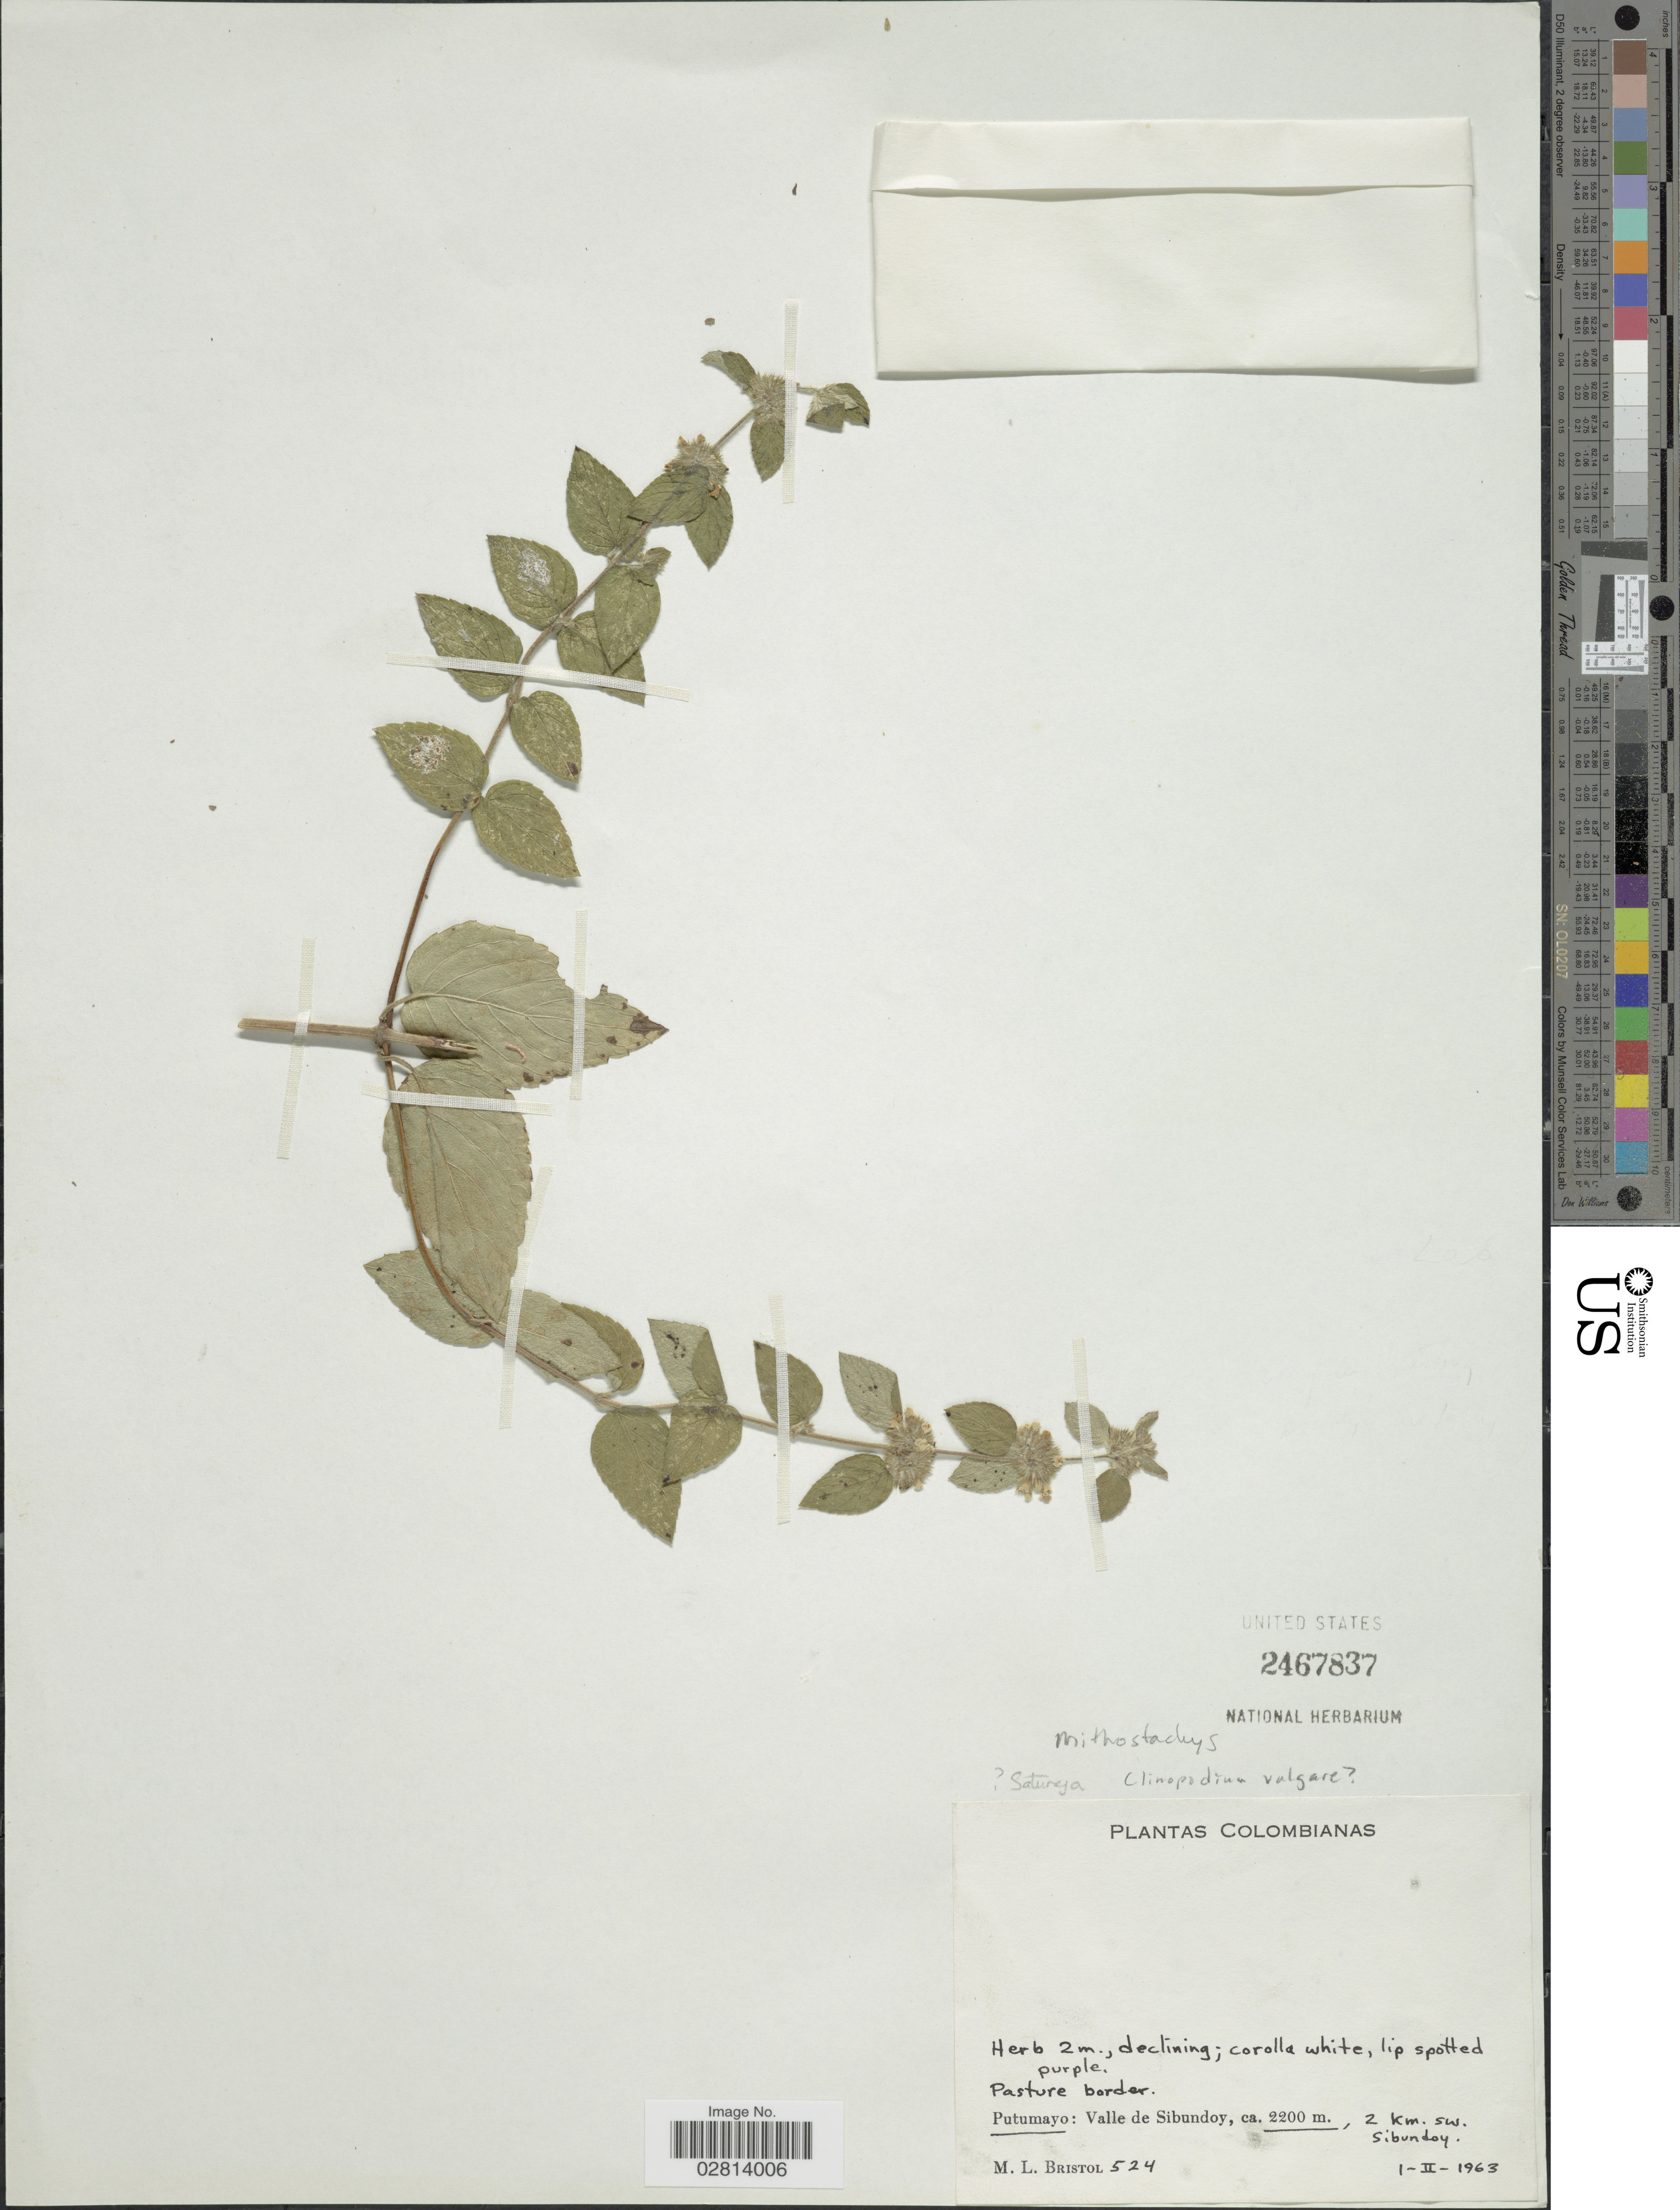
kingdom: Plantae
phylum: Tracheophyta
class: Magnoliopsida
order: Lamiales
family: Lamiaceae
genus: Minthostachys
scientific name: Minthostachys sp.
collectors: M. L. Bristol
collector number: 524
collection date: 1963-02-01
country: Colombia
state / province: Putumayo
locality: Putumayo: Valle de Sibundoy, 2 km. SW. Sibundoy.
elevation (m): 2200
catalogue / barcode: US 2467837